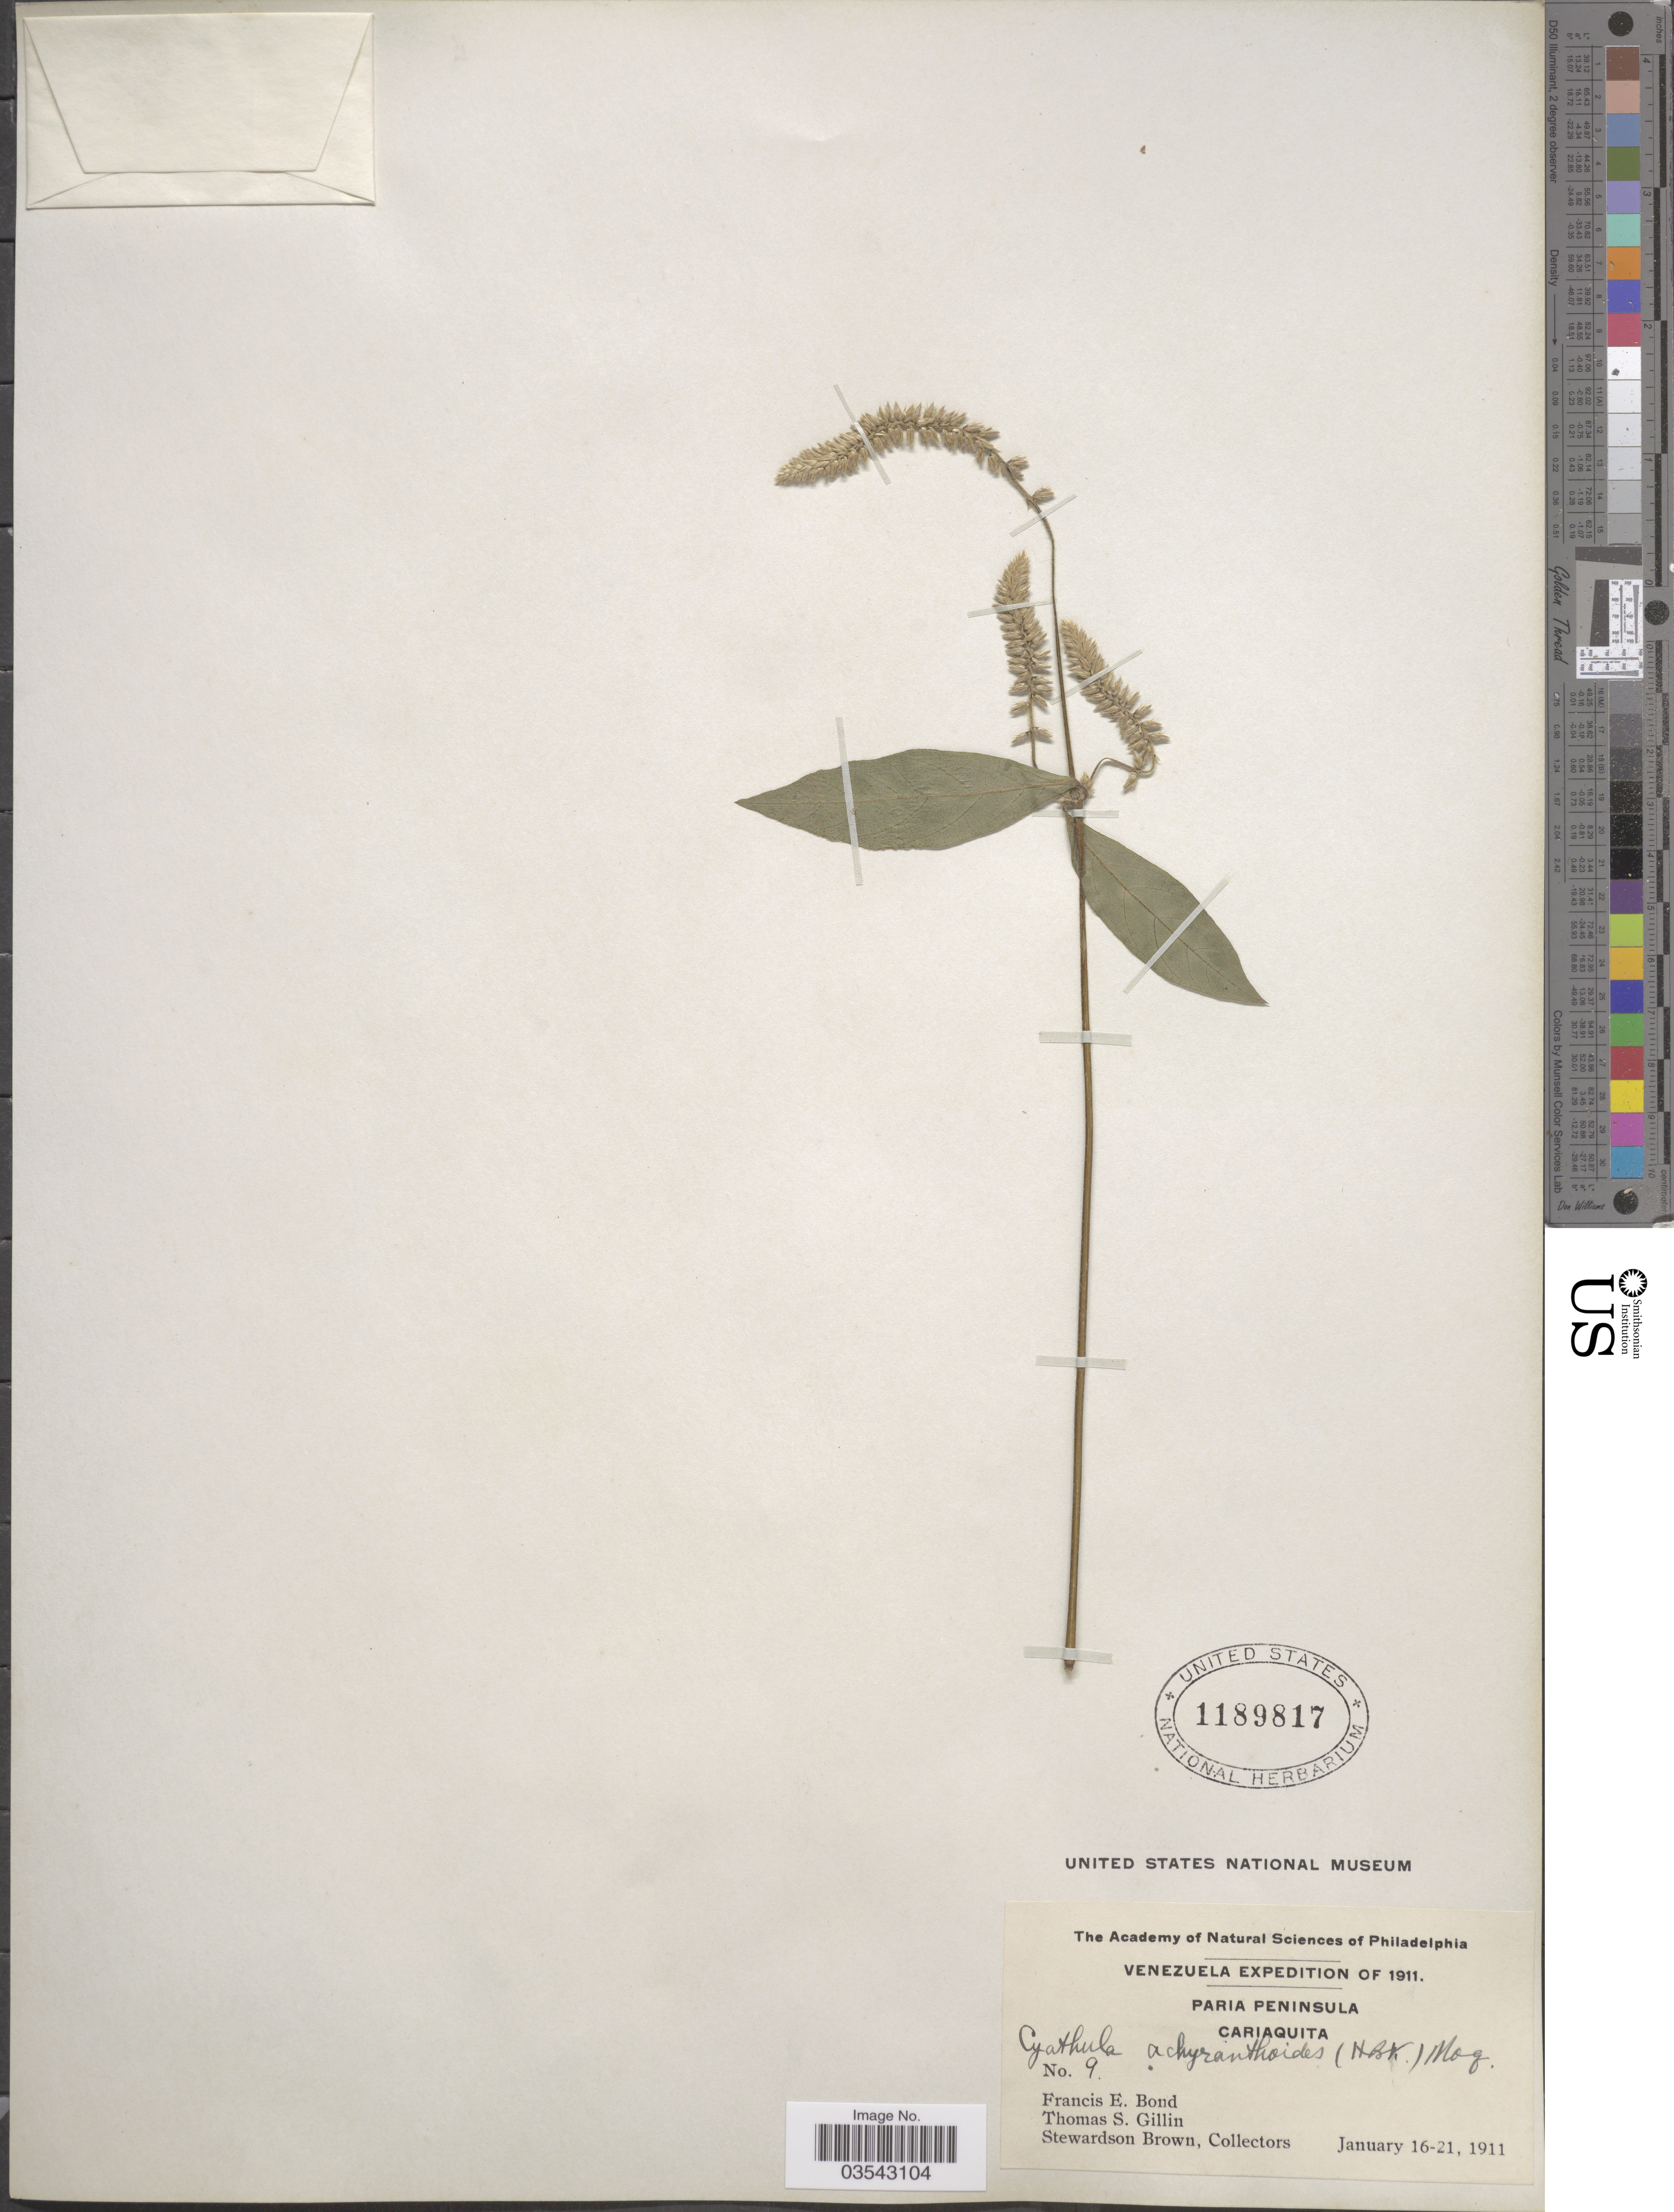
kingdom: Plantae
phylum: Tracheophyta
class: Magnoliopsida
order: Caryophyllales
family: Amaranthaceae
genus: Cyathula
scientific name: Cyathula achyranthoides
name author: (Kunth) Moq.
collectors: F. Bond, T. Gillin & S. Brown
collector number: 9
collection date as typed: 16-21 January 1911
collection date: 1911-01-16/1911-01-21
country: Venezuela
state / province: Sucre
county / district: Valdez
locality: Paria Peninsula, Cariaquito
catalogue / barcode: US 1189817